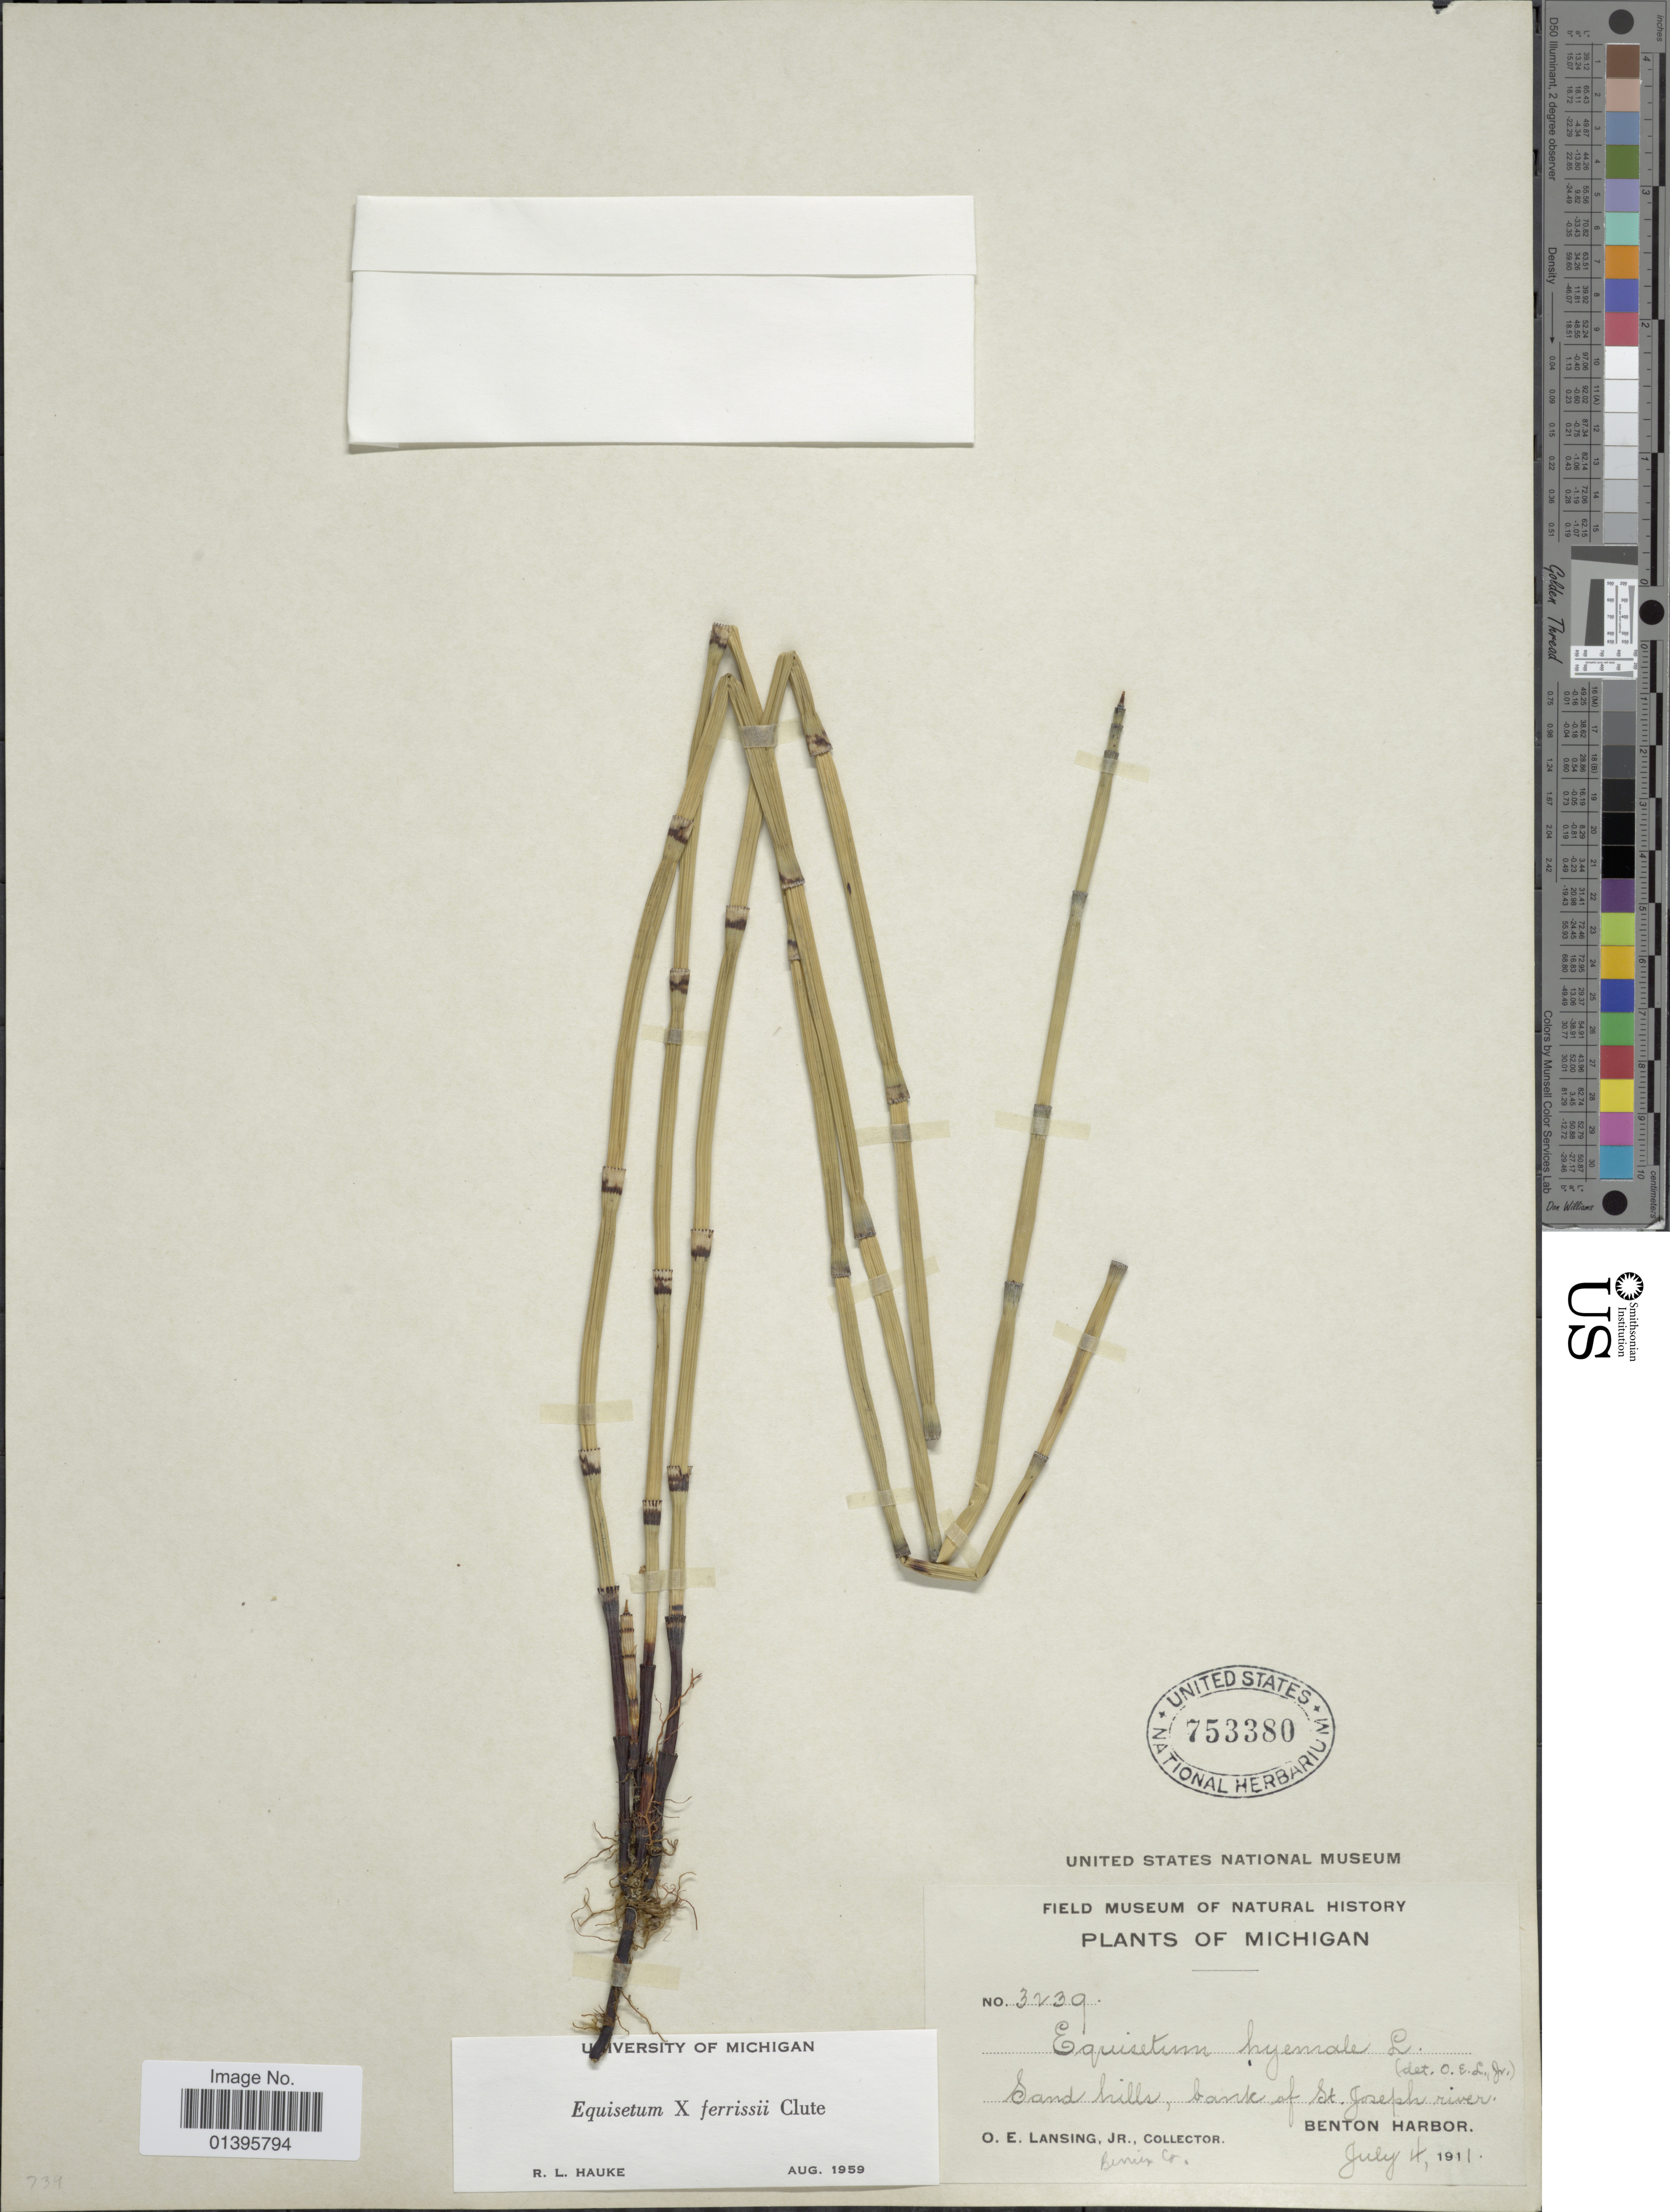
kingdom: Plantae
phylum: Tracheophyta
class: Polypodiopsida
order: Equisetales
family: Equisetaceae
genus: Equisetum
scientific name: Equisetum x ferrissii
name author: Clute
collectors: O. E. Lansing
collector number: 3239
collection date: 1911-07-04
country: United States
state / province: Michigan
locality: Sand hills, bank of St. Joseph river. Benton Harbor.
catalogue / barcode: US 753380